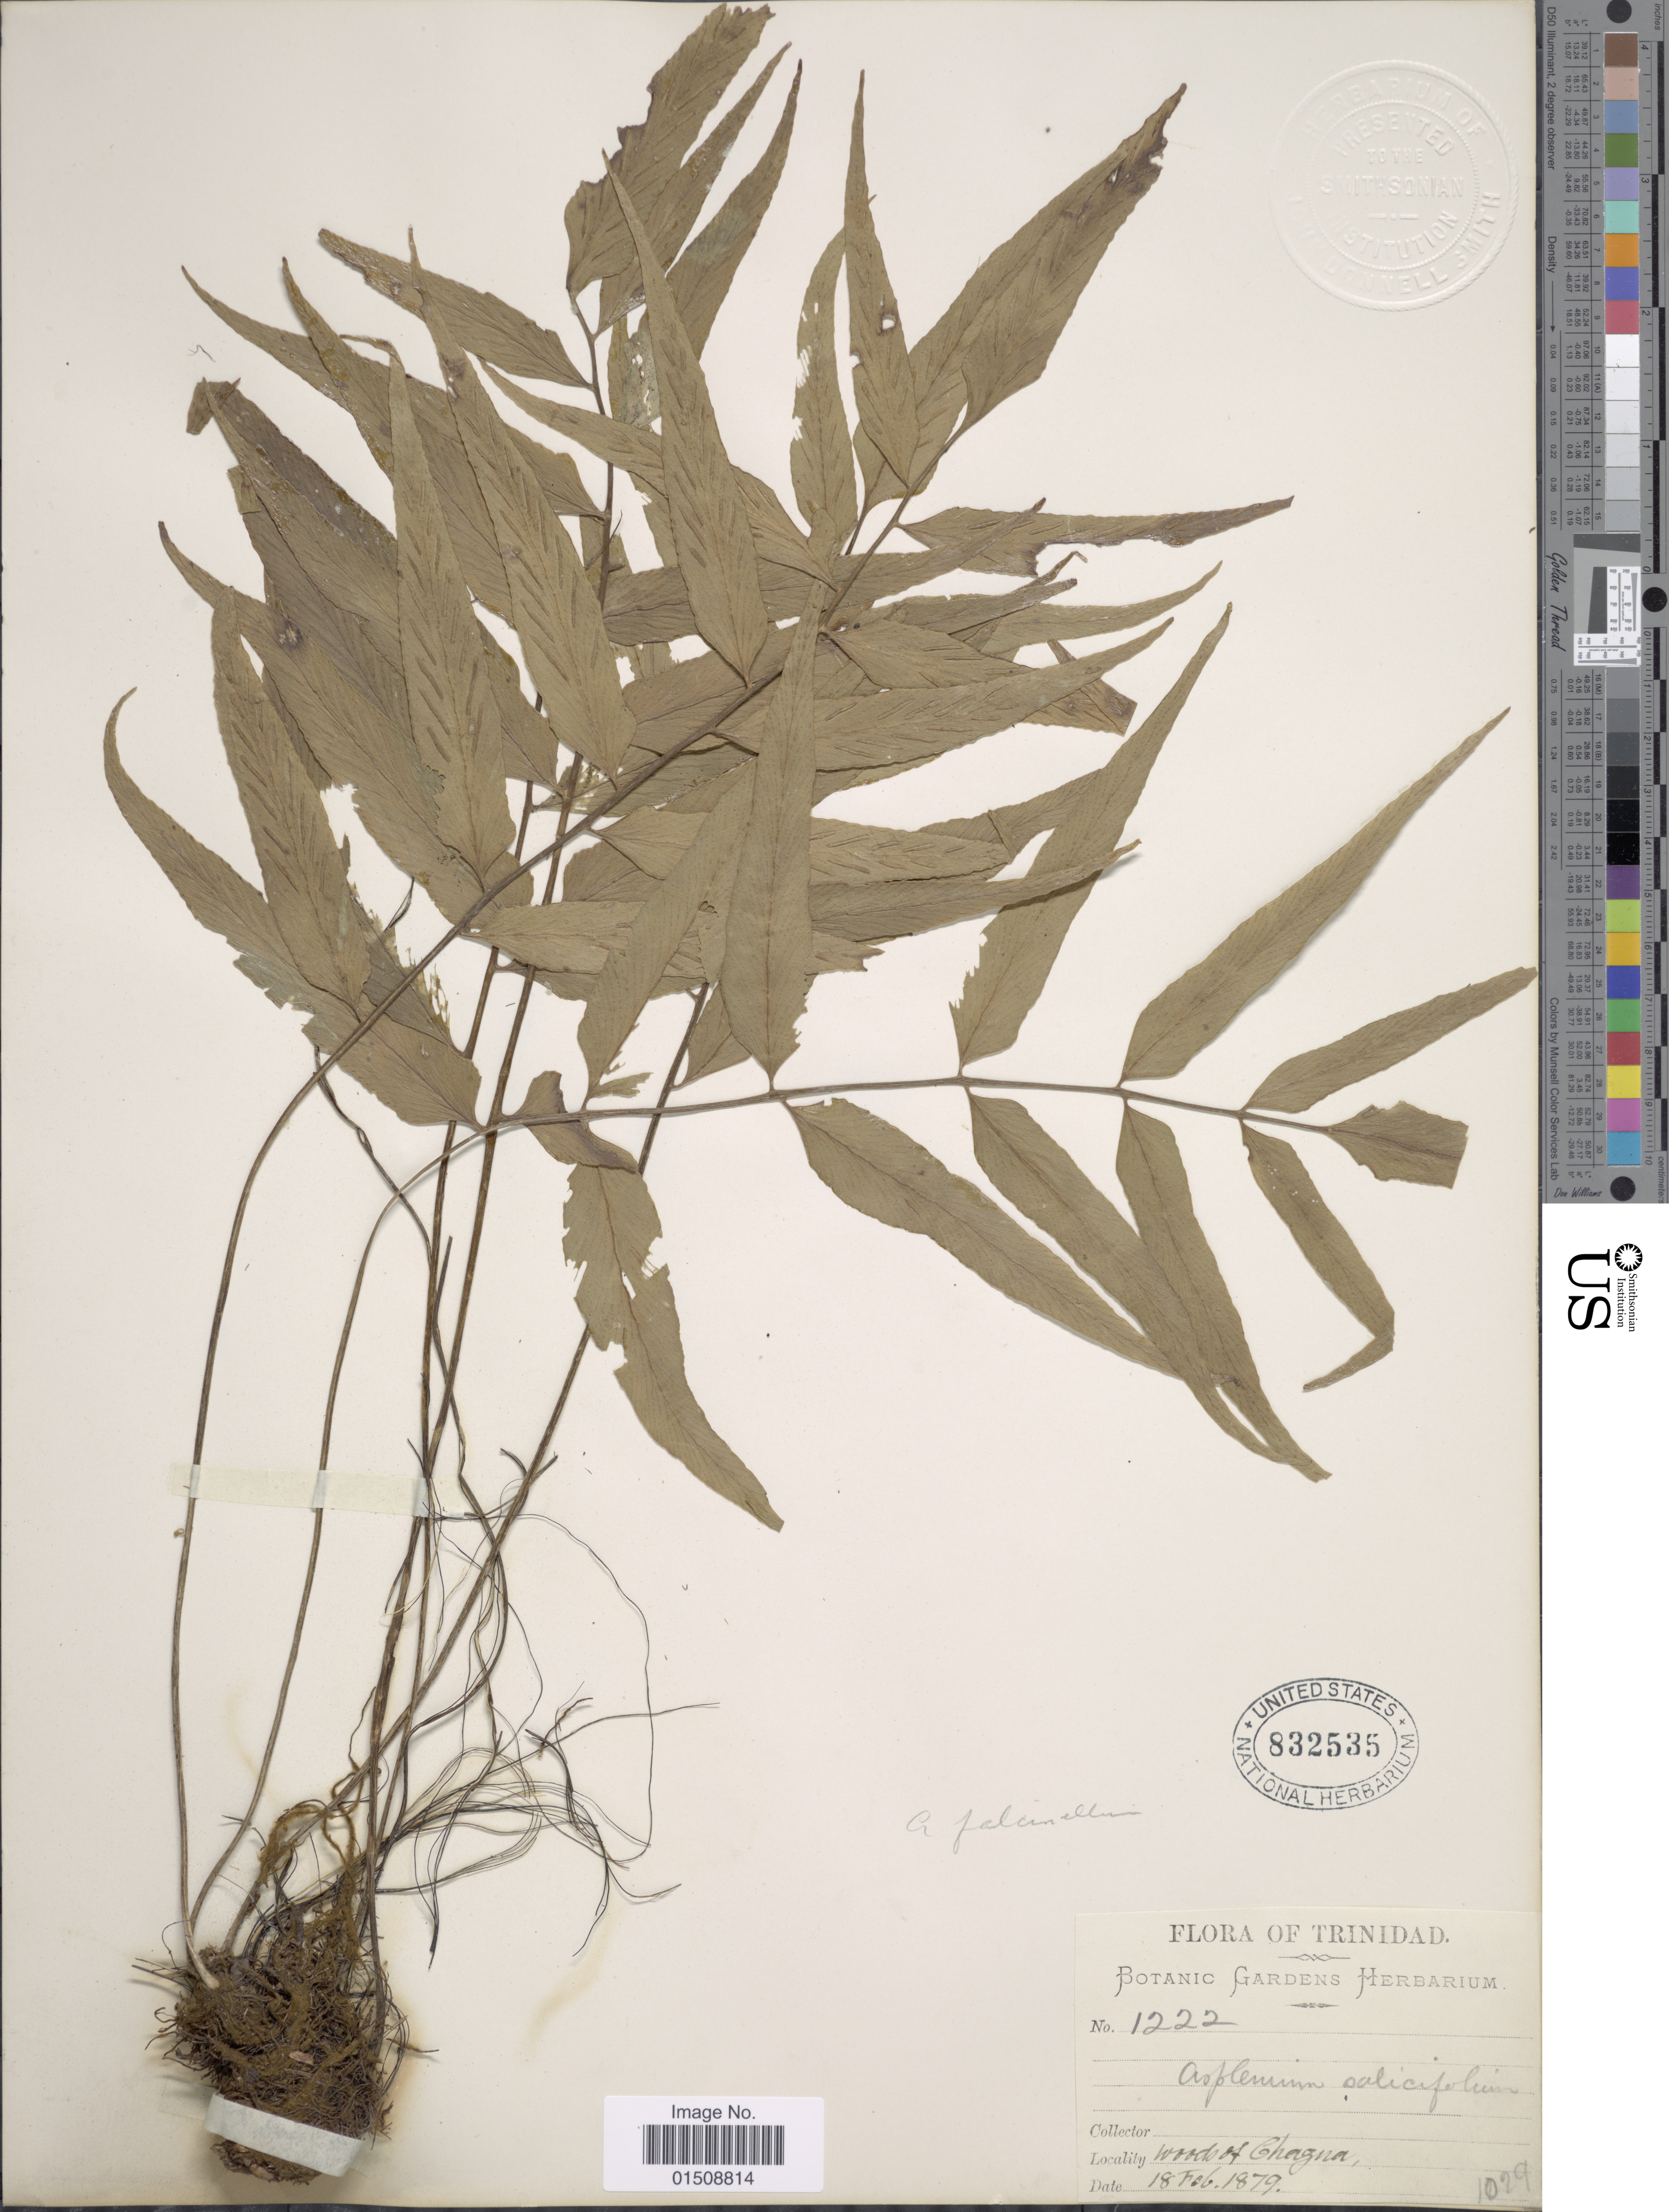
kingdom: Plantae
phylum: Tracheophyta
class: Polypodiopsida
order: Polypodiales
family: Aspleniaceae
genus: Asplenium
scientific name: Asplenium falcinellum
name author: Maxon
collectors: Botanic Gardens Herbarium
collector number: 1222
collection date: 1879-02-18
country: Trinidad and Tobago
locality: Trinidad, Woods of Chagua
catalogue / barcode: US 832535